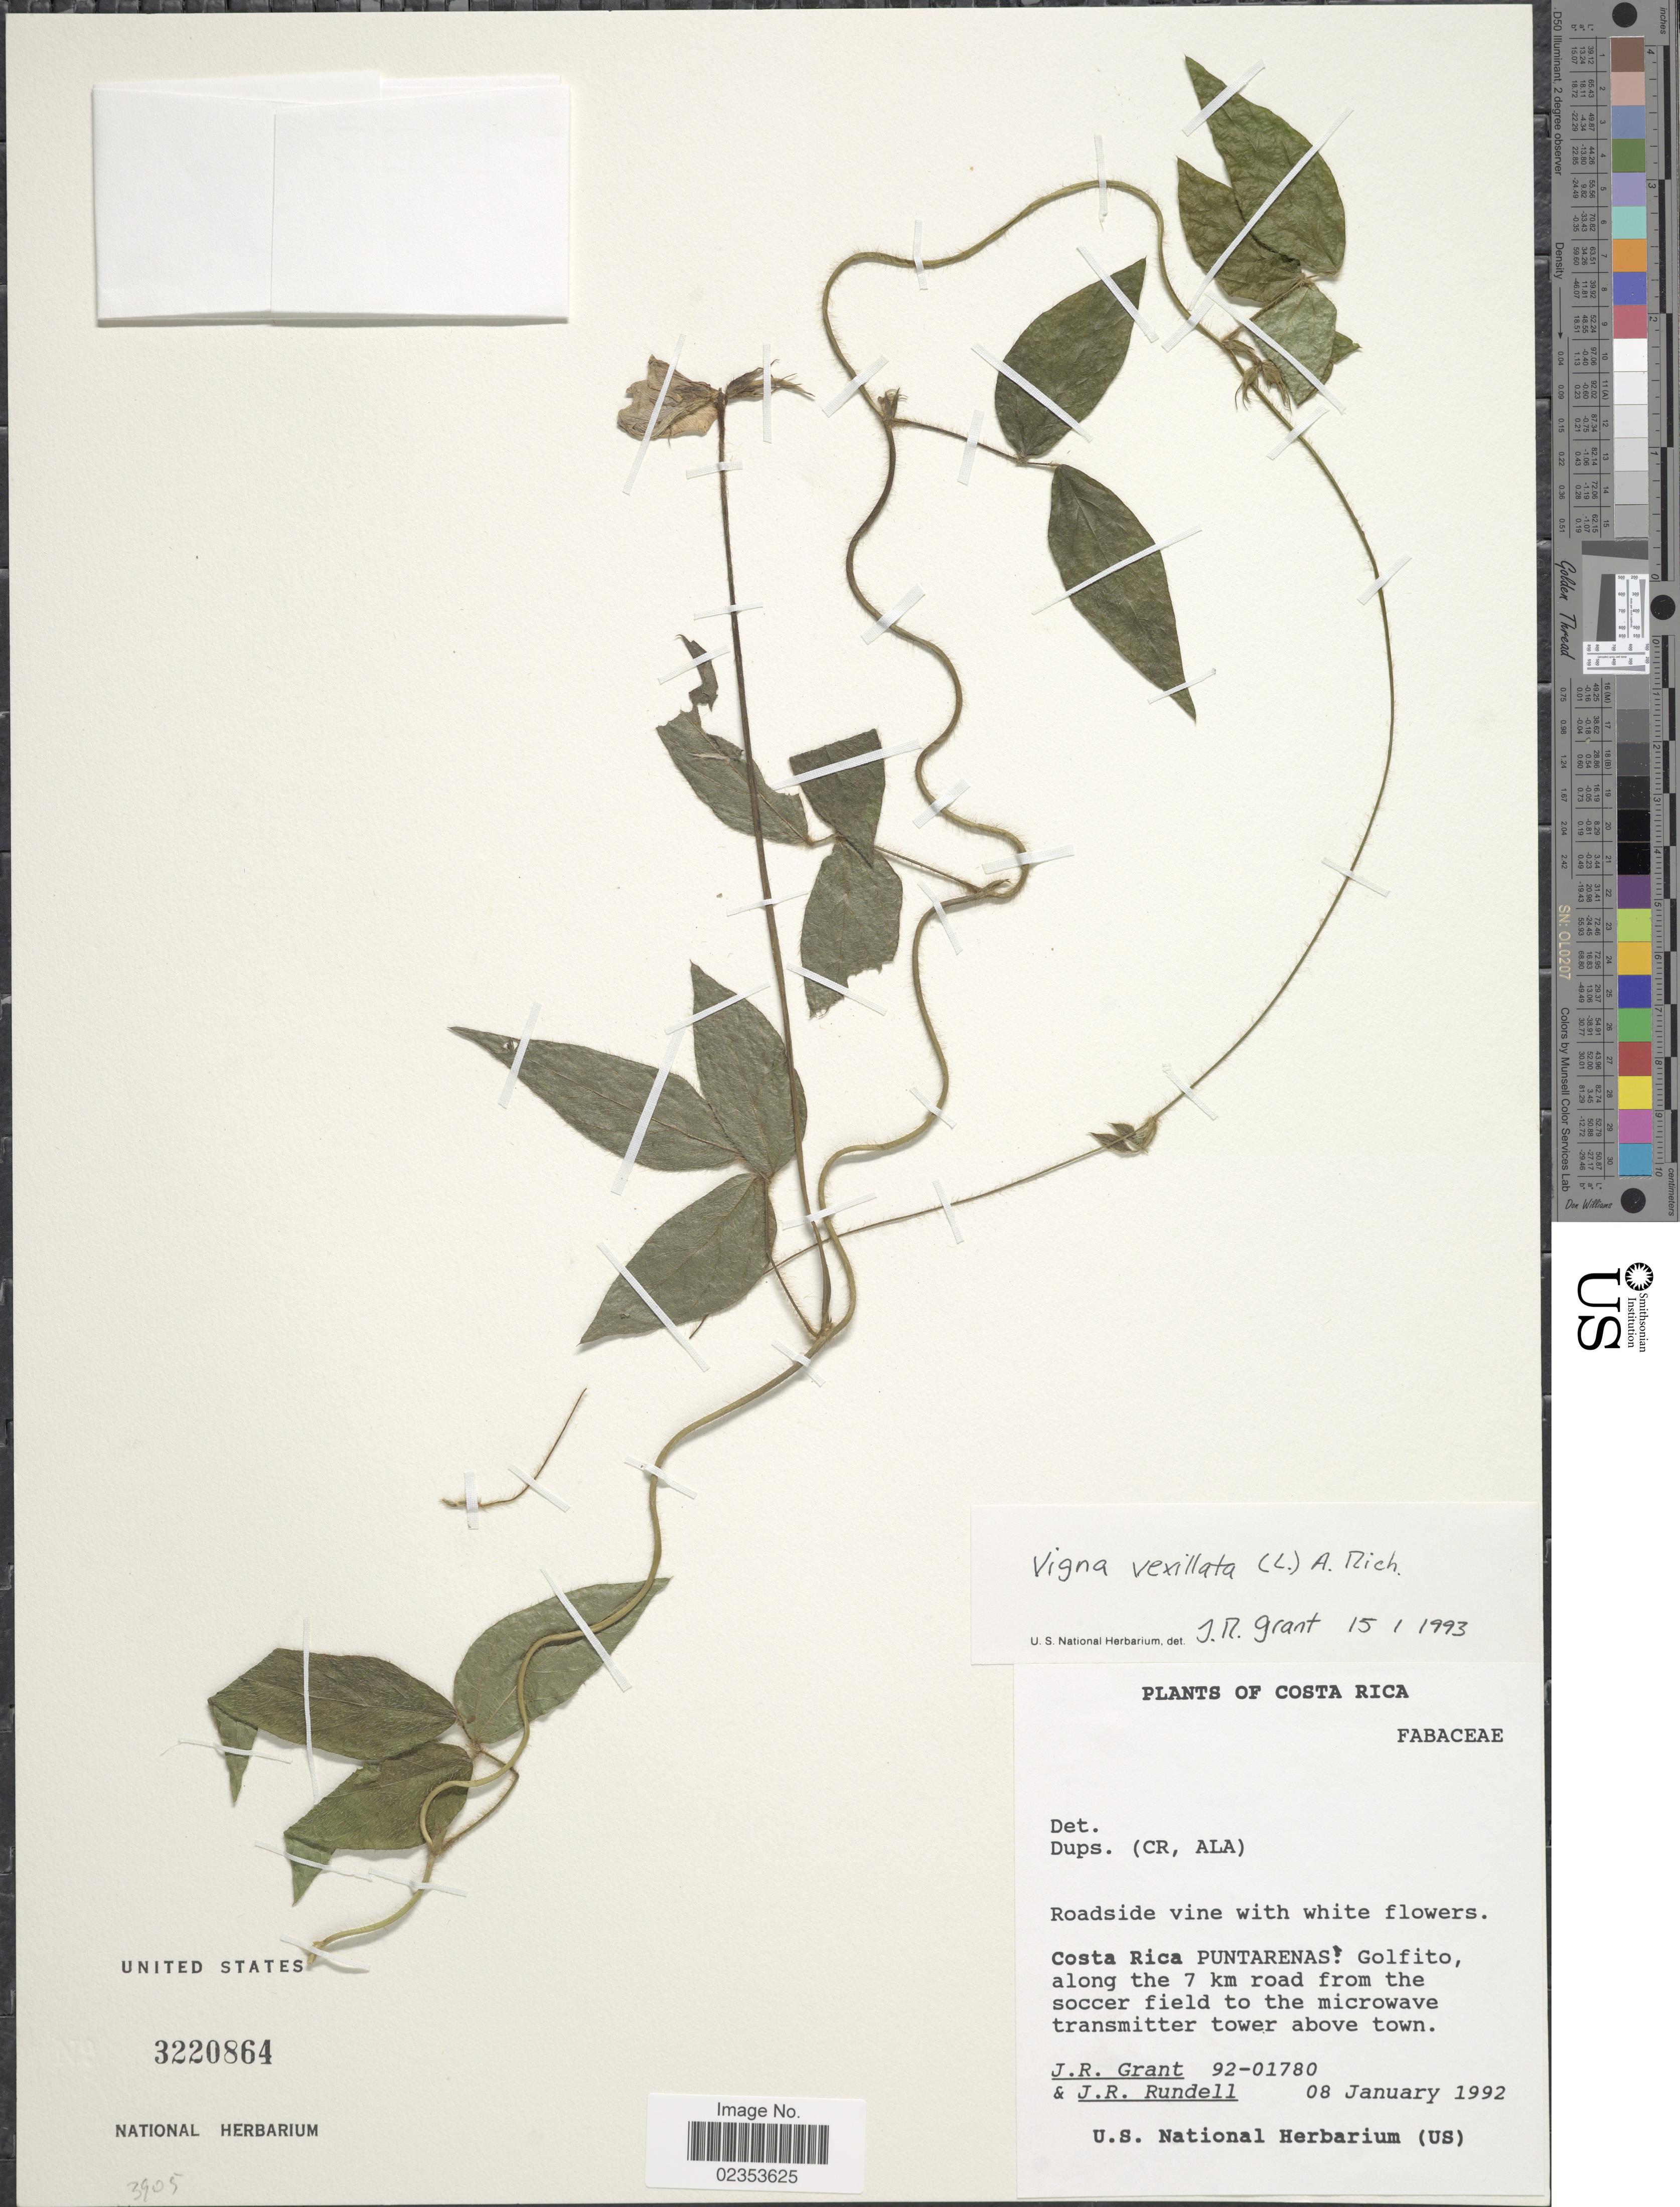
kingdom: Plantae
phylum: Tracheophyta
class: Magnoliopsida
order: Fabales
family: Fabaceae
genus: Vigna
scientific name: Vigna vexillata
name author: (L.) A. Rich.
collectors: J. Grant & J. R. Rundell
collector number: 92-01780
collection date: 1992-01-08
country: Costa Rica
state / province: Puntarenas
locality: Golfito, along the 7 km road from the soccer field to the microwave transmitter tower above town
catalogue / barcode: US 3220864